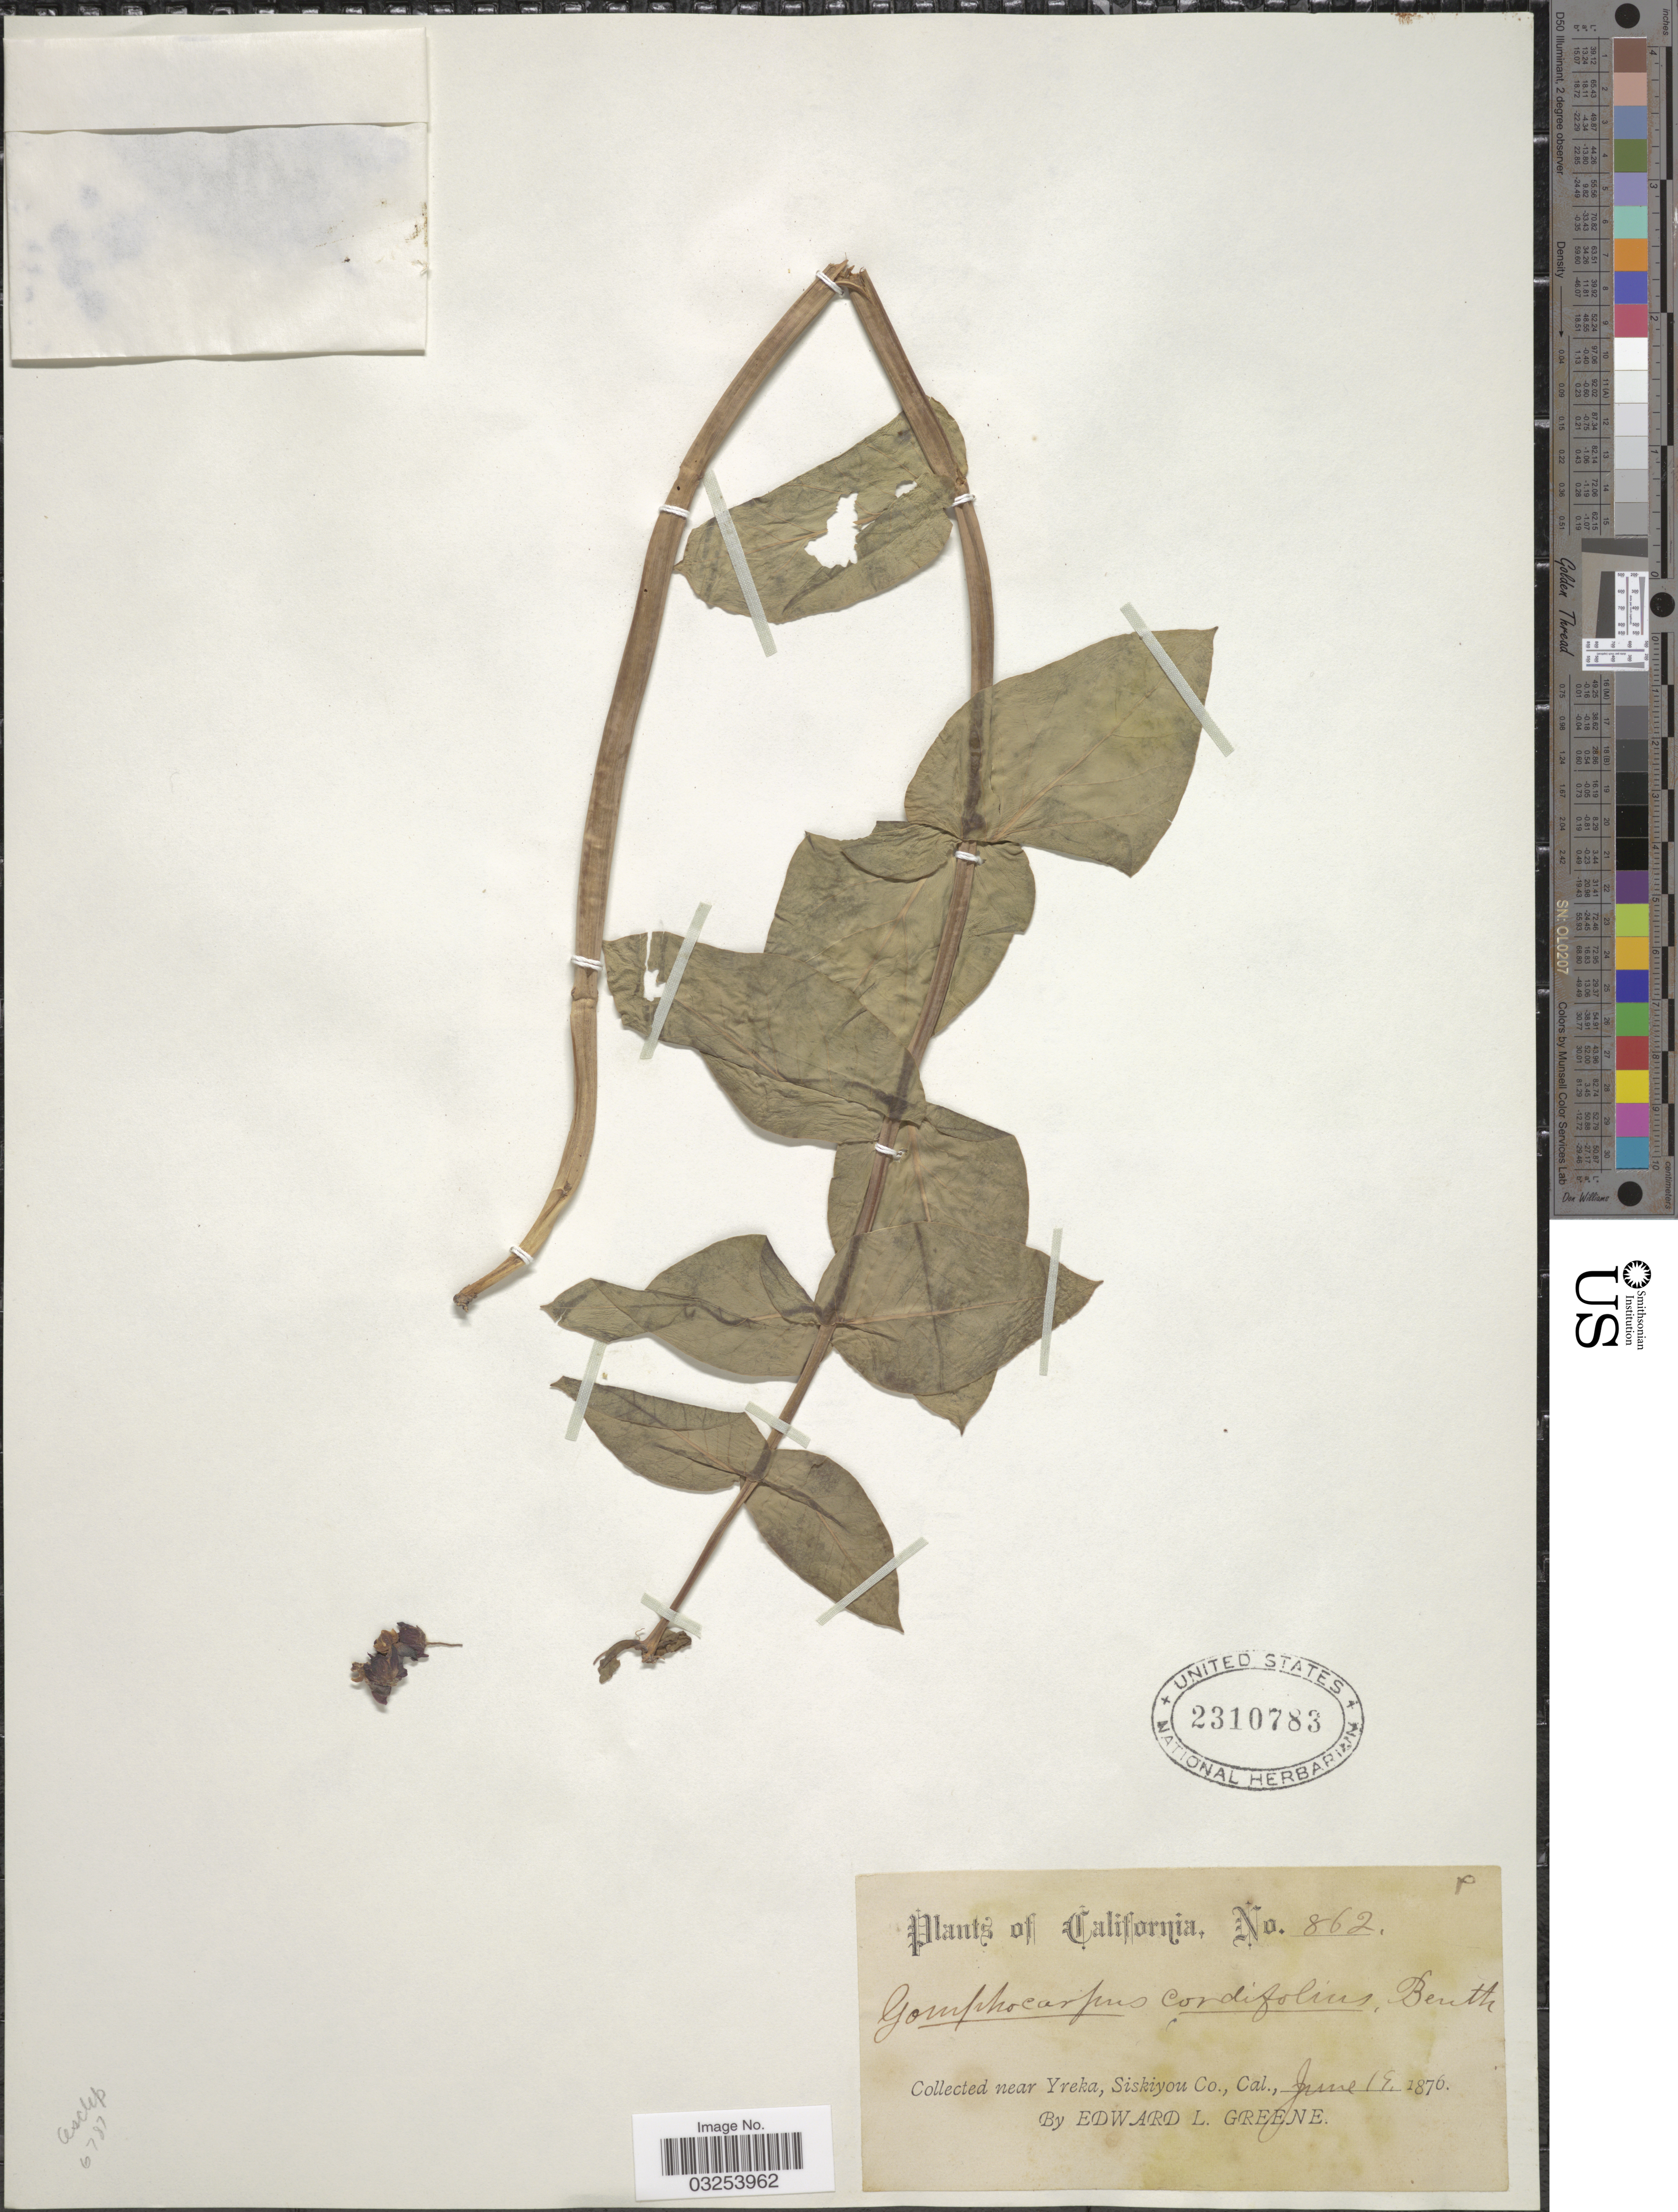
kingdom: Plantae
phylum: Tracheophyta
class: Magnoliopsida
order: Gentianales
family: Apocynaceae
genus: Asclepias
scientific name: Asclepias cordifolia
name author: (Benth.) Jeps.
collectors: E. L. Greene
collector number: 862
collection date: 1876-06-19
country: United States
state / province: California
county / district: Siskiyou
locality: Yreka, Siskiyou Co.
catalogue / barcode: US 2310783